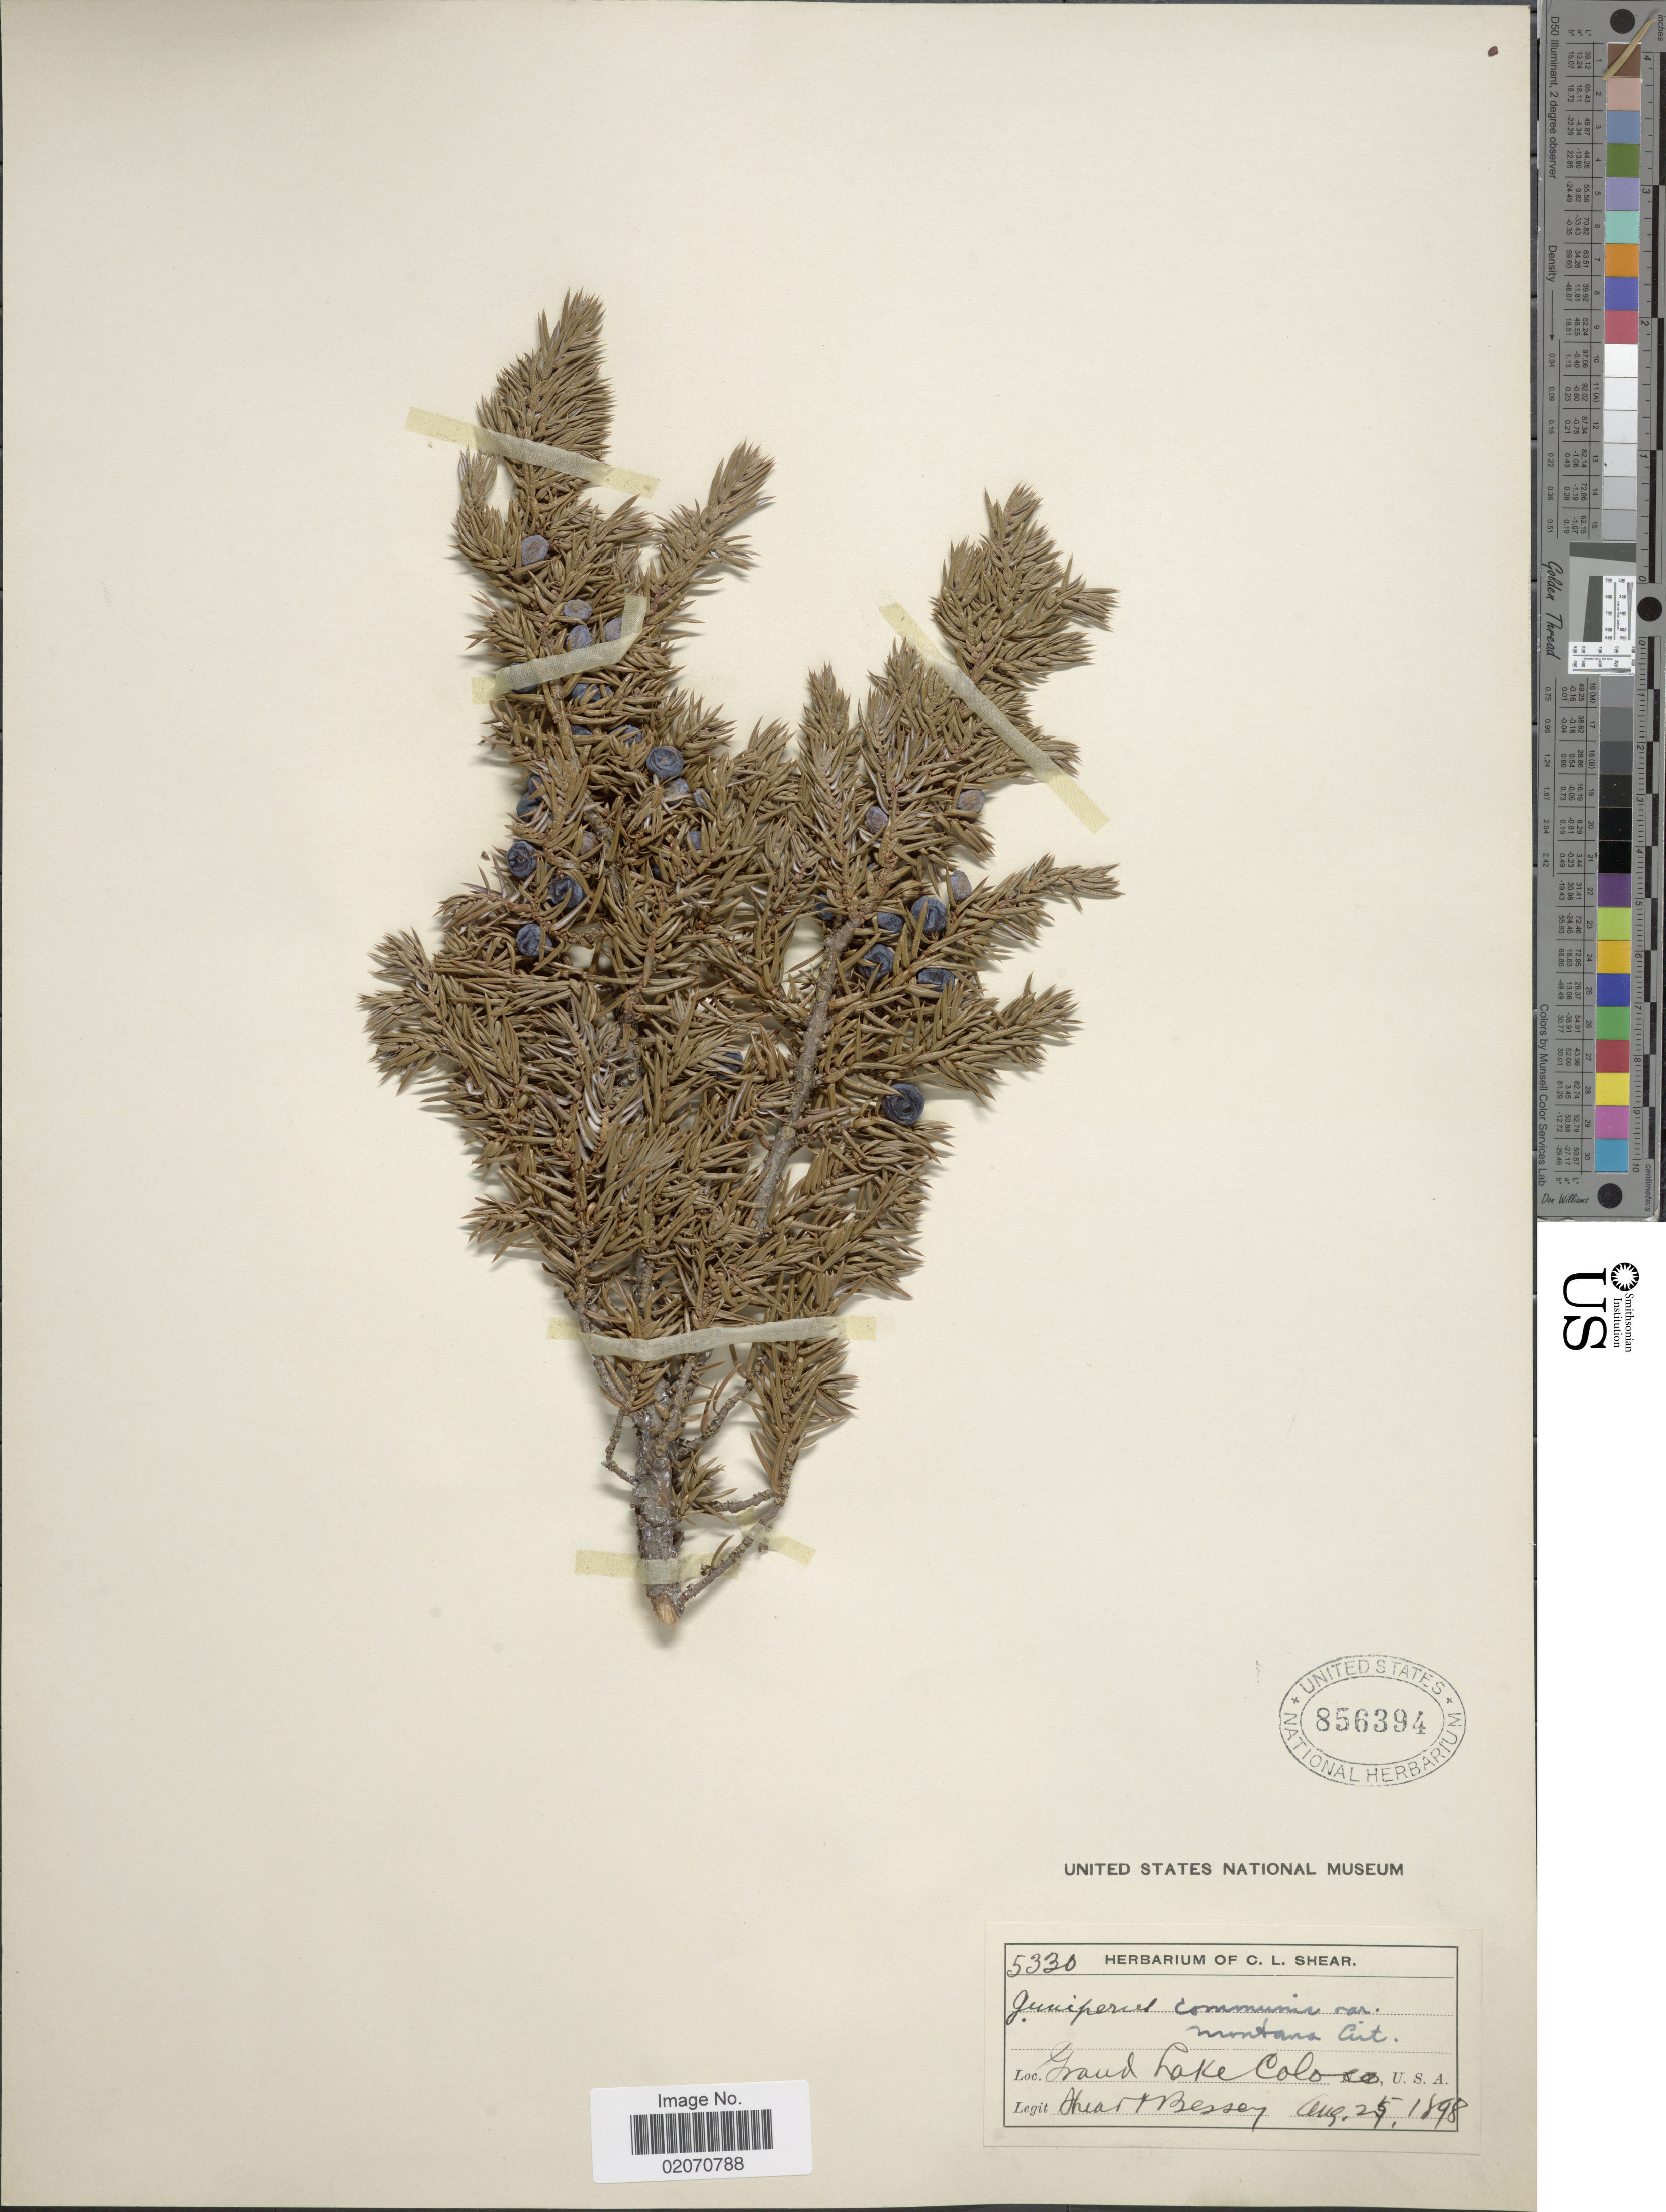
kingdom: Plantae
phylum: Tracheophyta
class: Pinopsida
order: Pinales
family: Cupressaceae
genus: Juniperus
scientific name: Juniperus communis subsp. nana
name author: (Willd.) Syme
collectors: -- Shear & -. Bessey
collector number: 5330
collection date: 1898-08-25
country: United States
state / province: Colorado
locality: Grand Lake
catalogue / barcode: US 856394